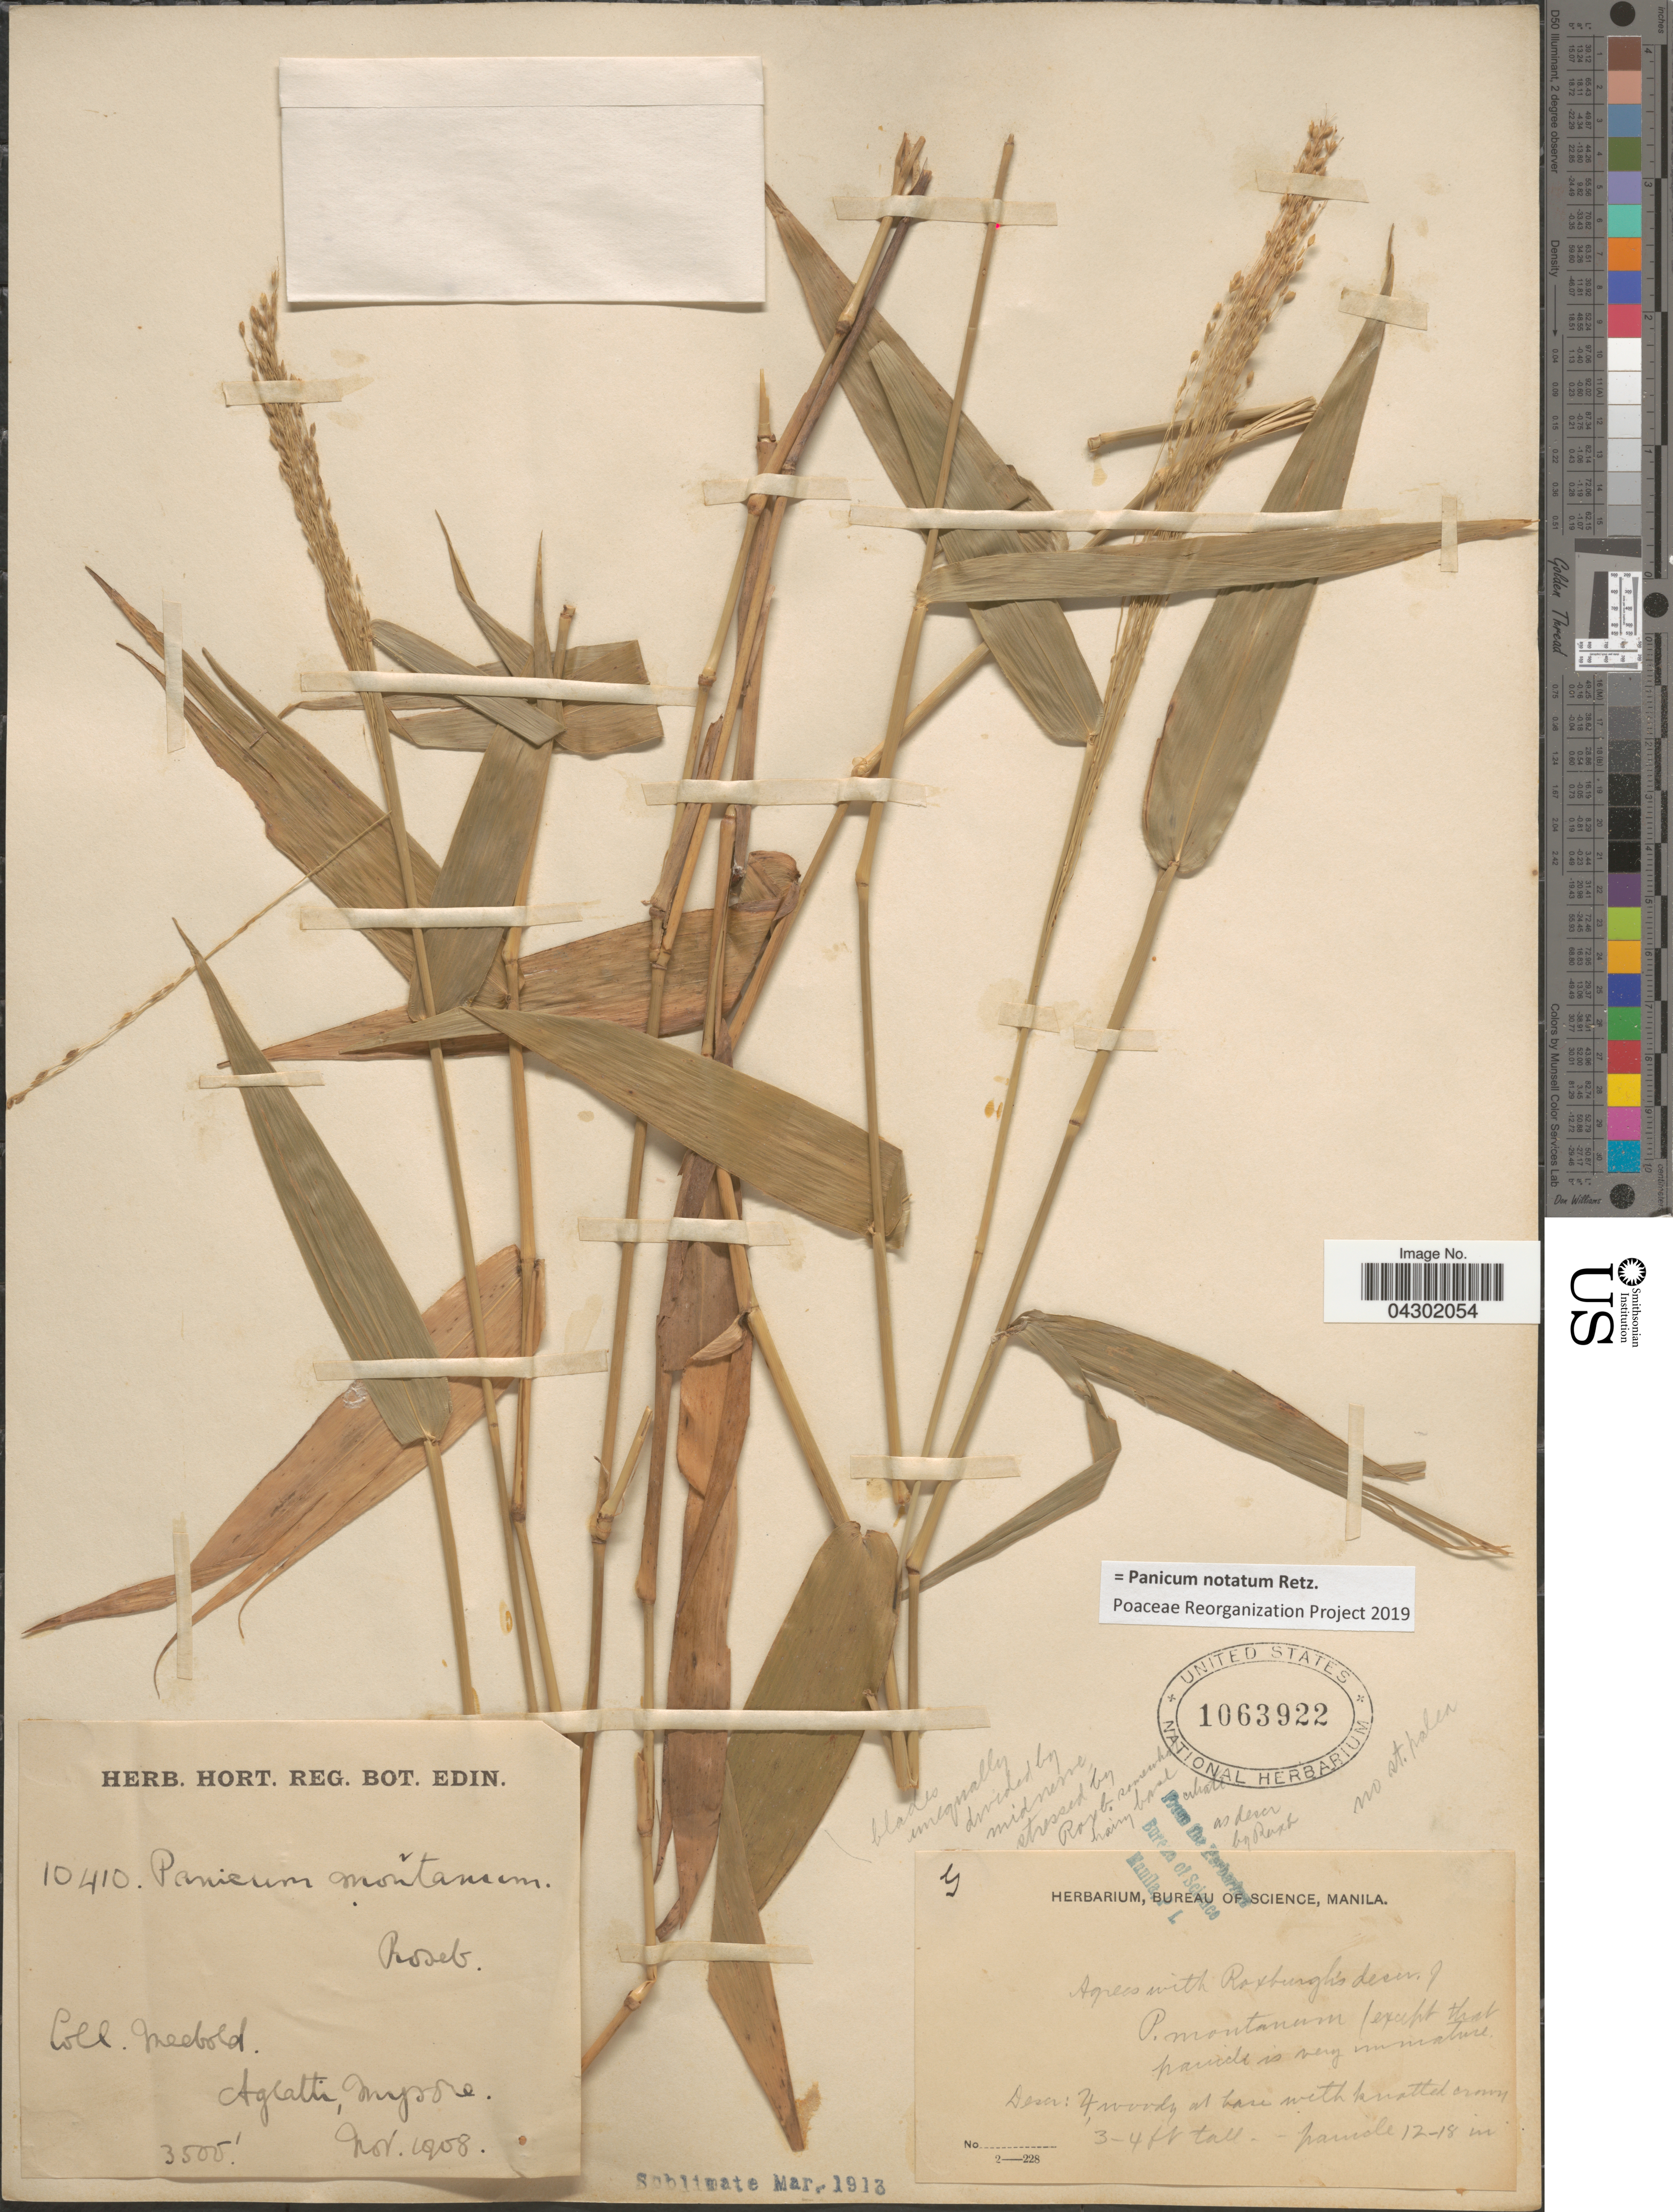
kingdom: Plantae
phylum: Tracheophyta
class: Liliopsida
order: Poales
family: Poaceae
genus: Panicum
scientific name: Panicum notatum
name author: Retz.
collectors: Meebold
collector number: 10410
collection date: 1908-11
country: India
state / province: Lakshadweep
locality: Aghatti, Mysore.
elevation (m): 1067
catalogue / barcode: US 1063922